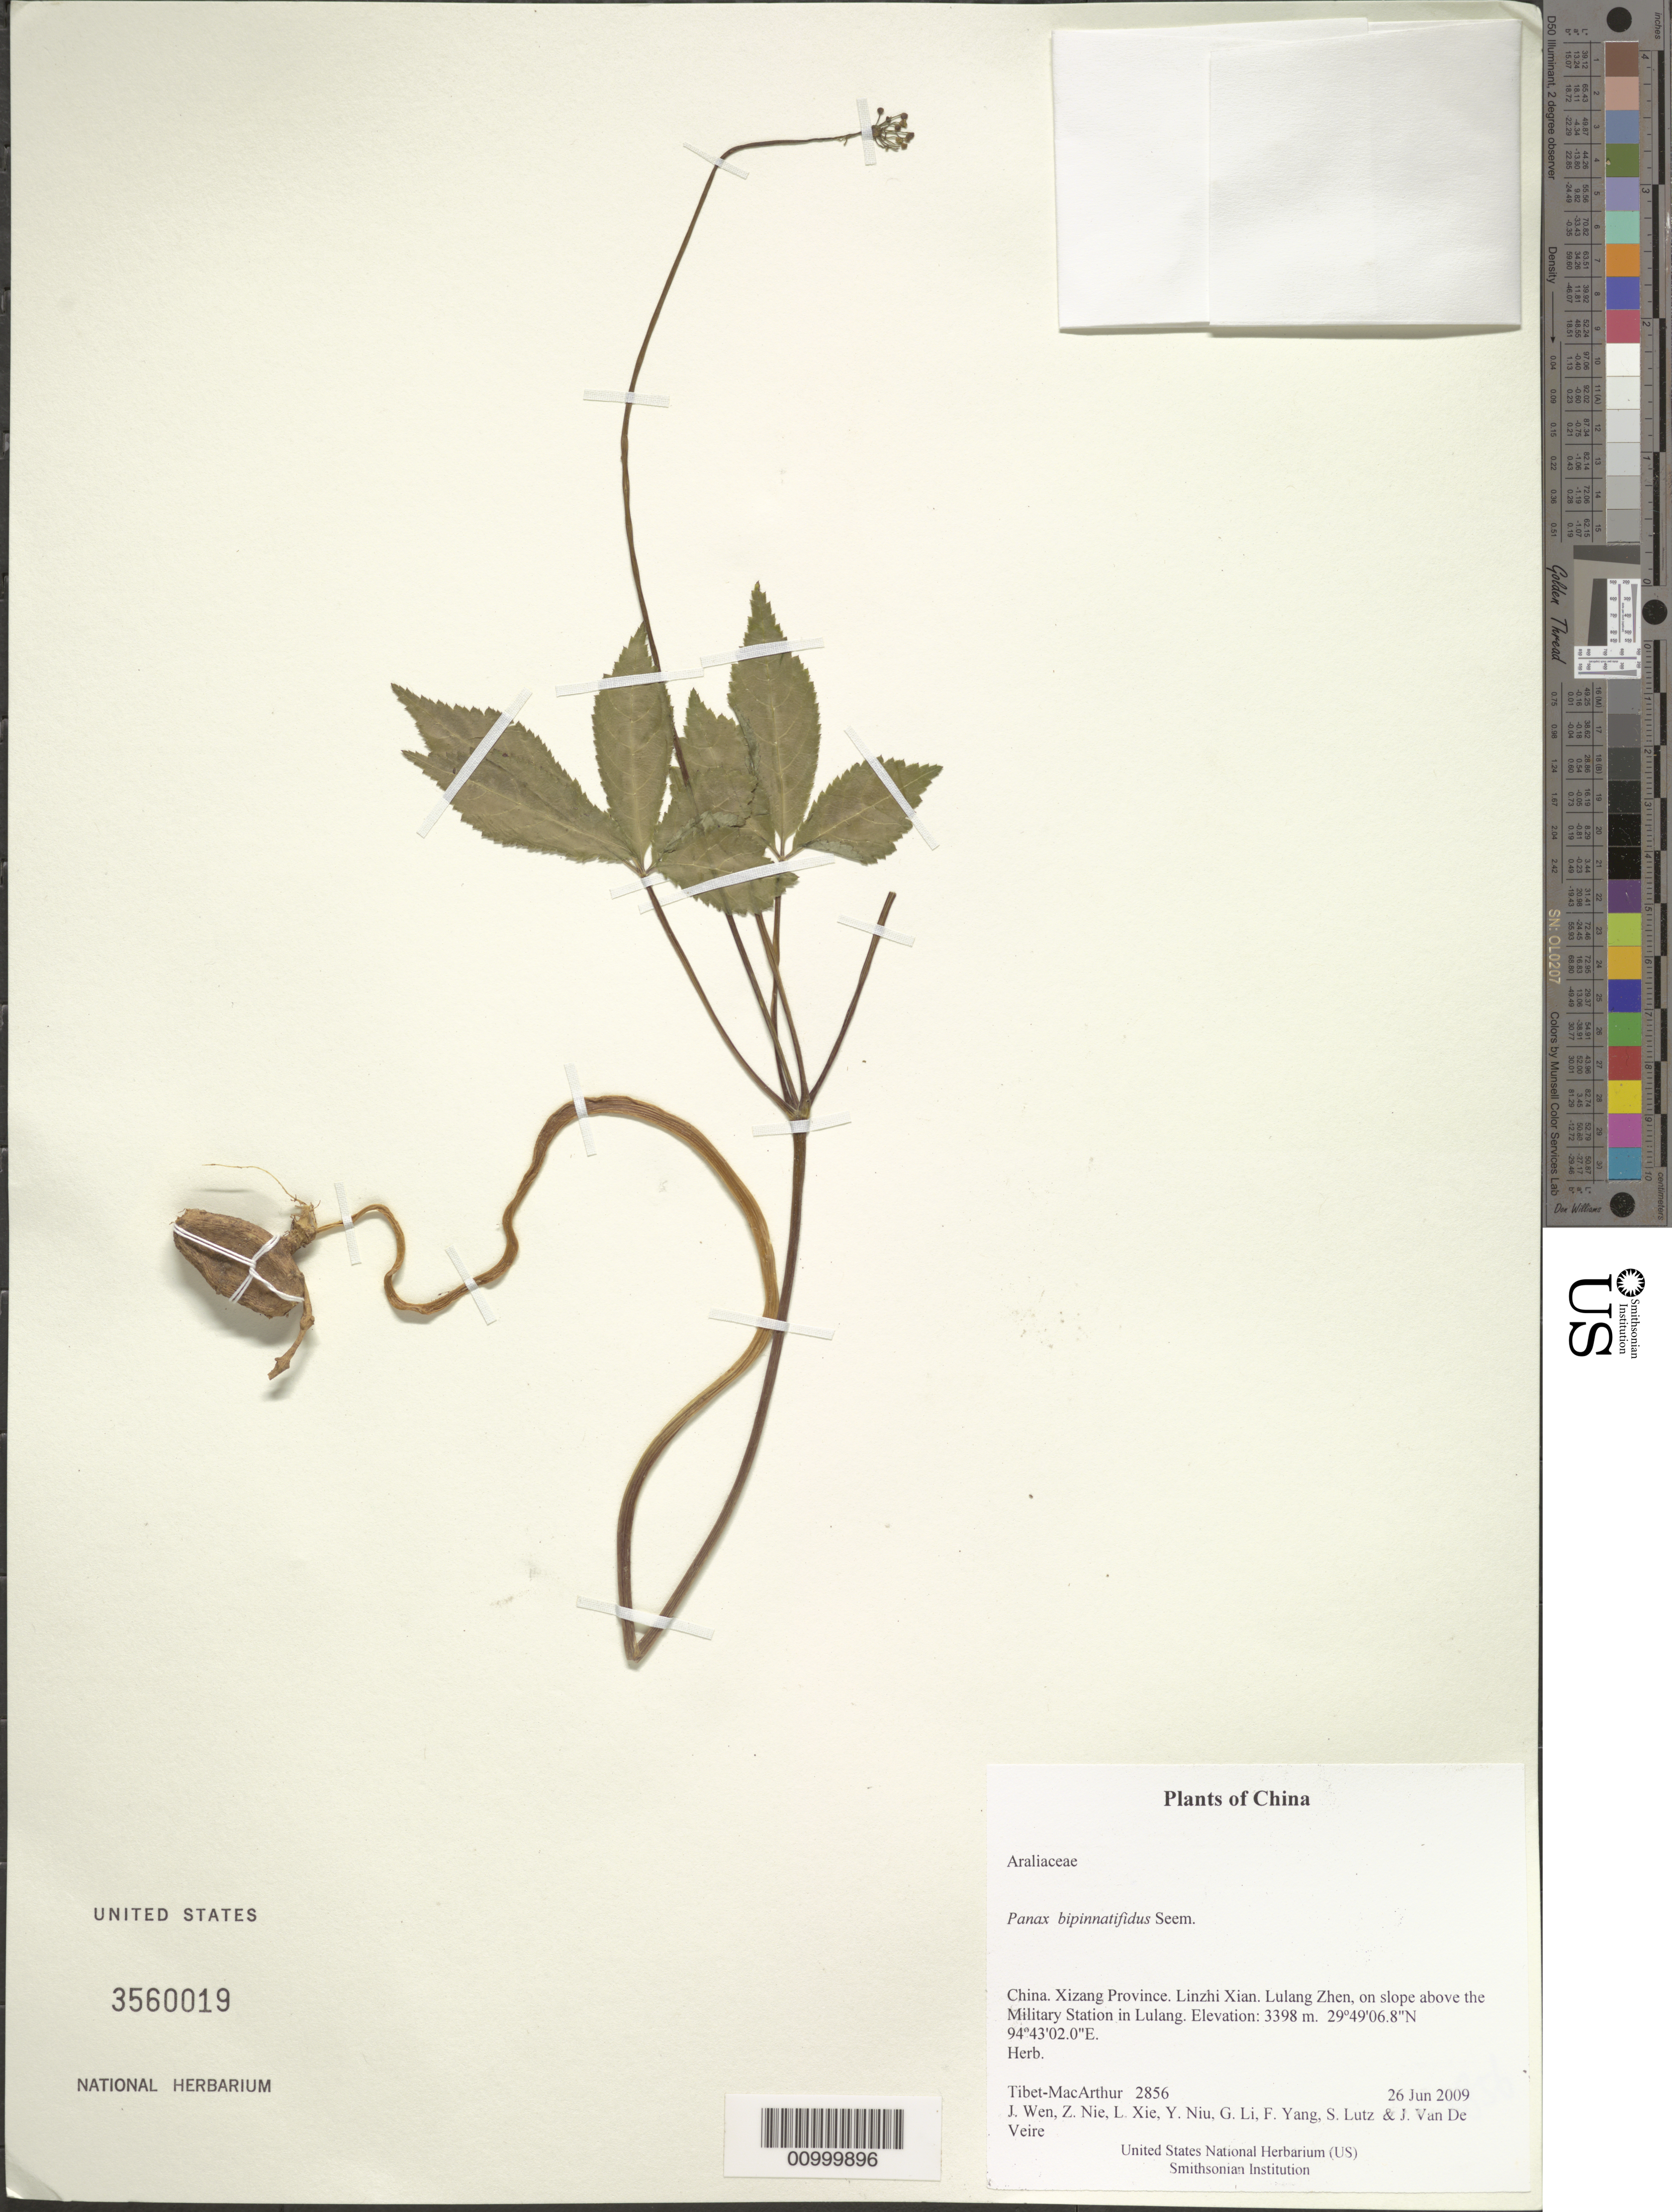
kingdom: Plantae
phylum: Tracheophyta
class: Magnoliopsida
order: Apiales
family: Araliaceae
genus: Panax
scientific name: Panax bipinnatifidus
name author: Seem.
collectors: Tibet-MacArthur, J. Wen, Z. Nie, L. Xie, Y. Niu, G. Li, F. Yang, S. Lutz & J. Van De Veire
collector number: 2856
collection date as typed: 26 Jun 2009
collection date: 2009-06-26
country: China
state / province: Xizang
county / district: Linzhi Xian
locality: Lulang Zhen, on slope above the Military Station in Lulang.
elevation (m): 3398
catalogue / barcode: US 3560019